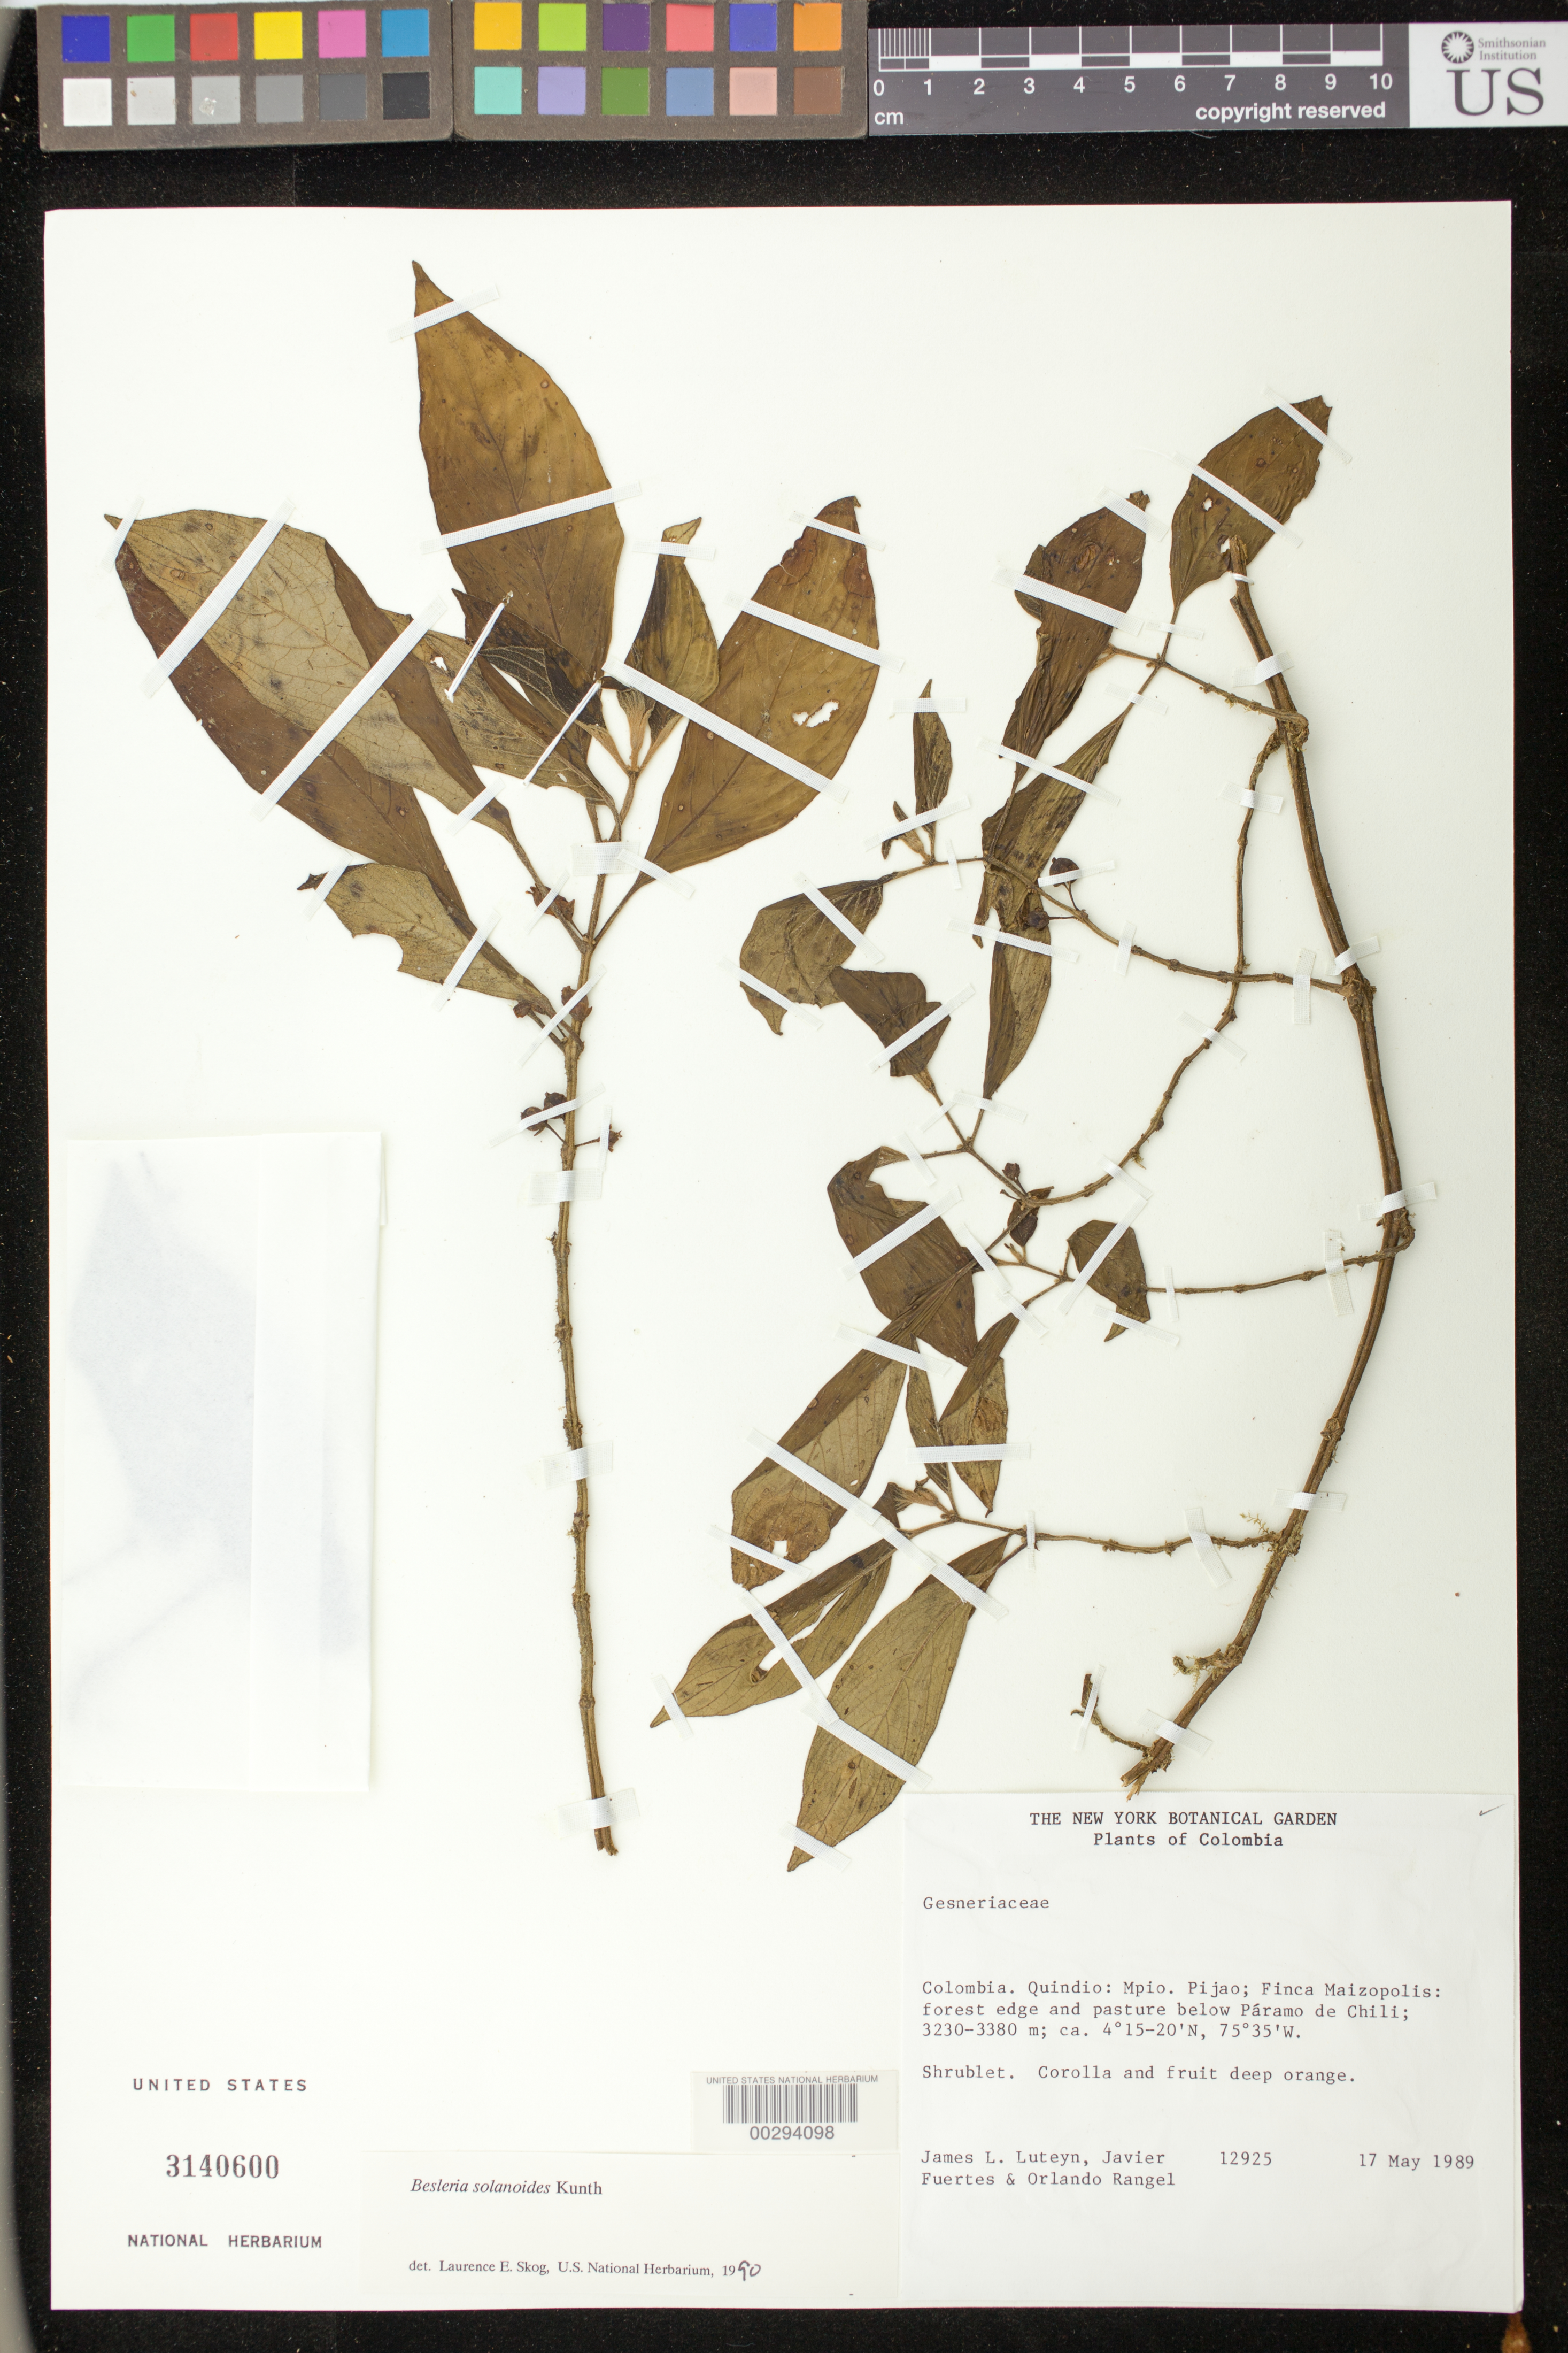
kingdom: Plantae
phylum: Tracheophyta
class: Magnoliopsida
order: Lamiales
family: Gesneriaceae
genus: Besleria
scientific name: Besleria solanoides var. solanoides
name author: Kunth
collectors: J. L. Luteyn, J. Fuertes & J. O. Rangel Ch.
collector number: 12925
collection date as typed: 17 May 1989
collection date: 1989-05-17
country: Colombia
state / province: Quindío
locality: Mun. of Pijao, Finca Maizopolis, below Paramo de Chili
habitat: Forest edge and pasture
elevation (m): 3230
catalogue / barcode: US 3140600